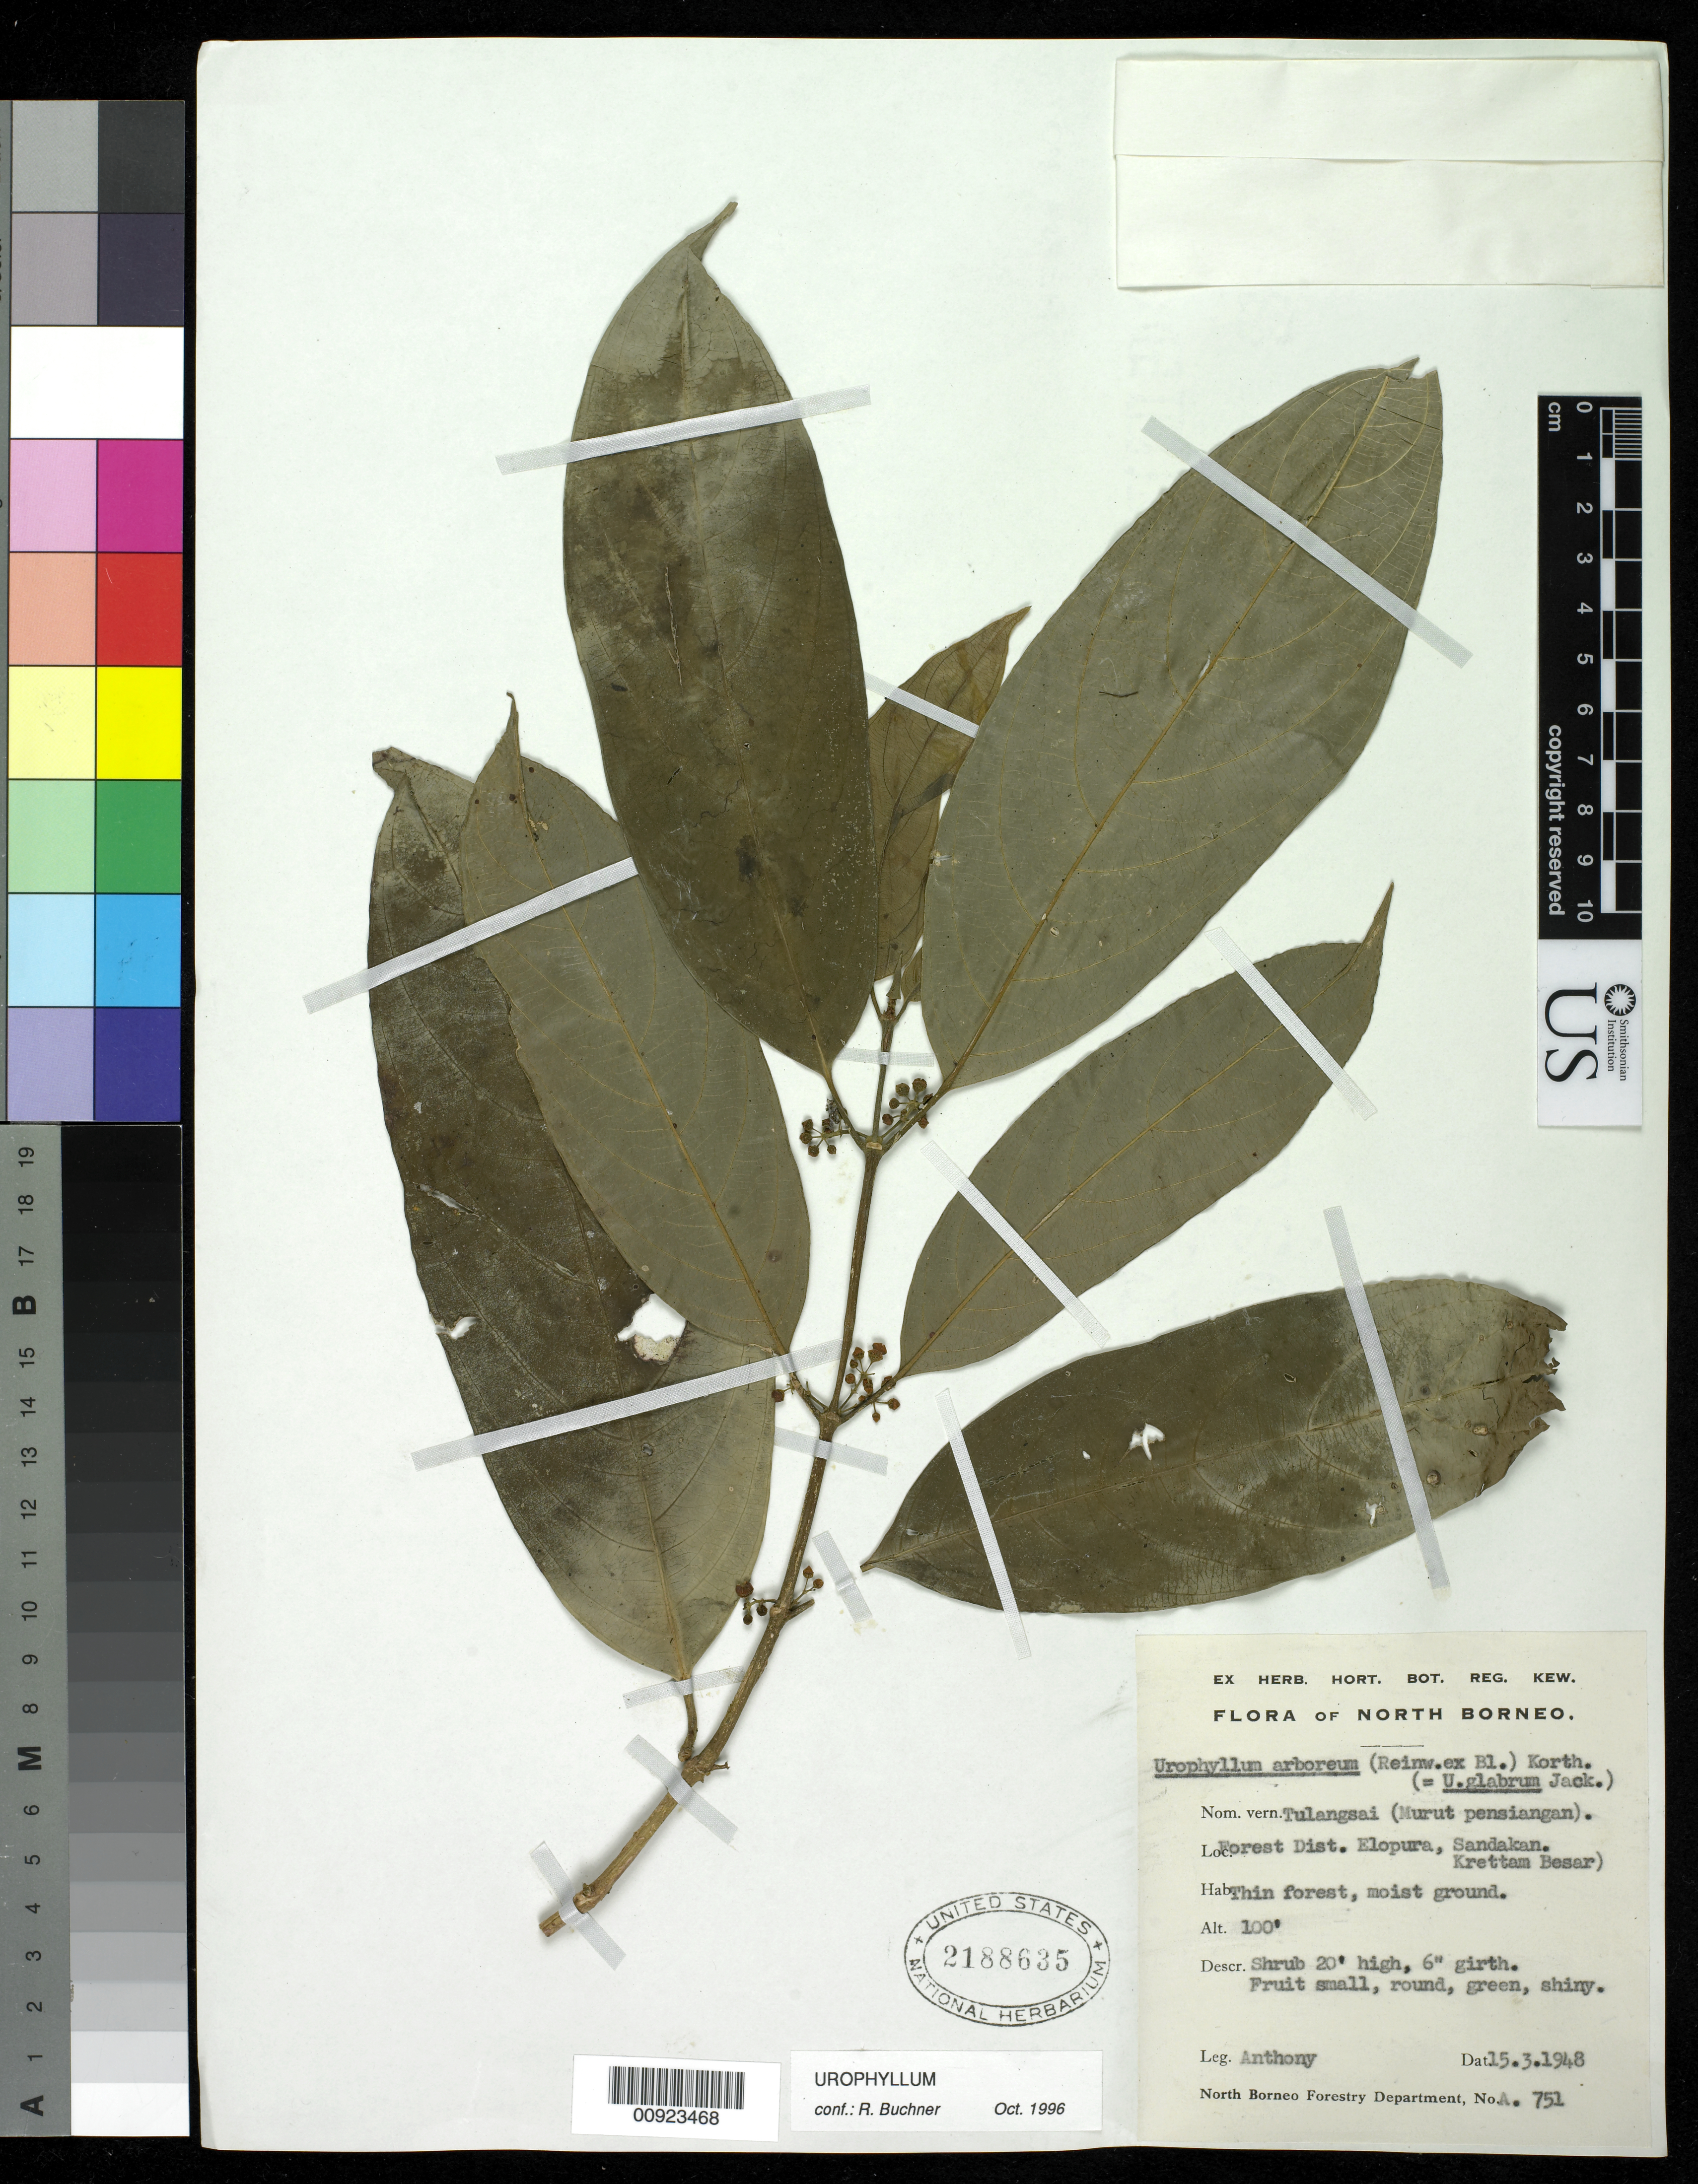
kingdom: Plantae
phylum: Tracheophyta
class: Magnoliopsida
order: Gentianales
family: Rubiaceae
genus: Urophyllum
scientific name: Urophyllum arboreum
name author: (Reinw. ex Blume) Korth.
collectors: A. W. Anthony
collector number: A 751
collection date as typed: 15 Mar 1948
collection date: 1948-03-15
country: Malaysia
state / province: Sabah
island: Borneo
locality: F.D. Elopura, Sanakan, Krettam Besar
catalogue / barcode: US 2188635